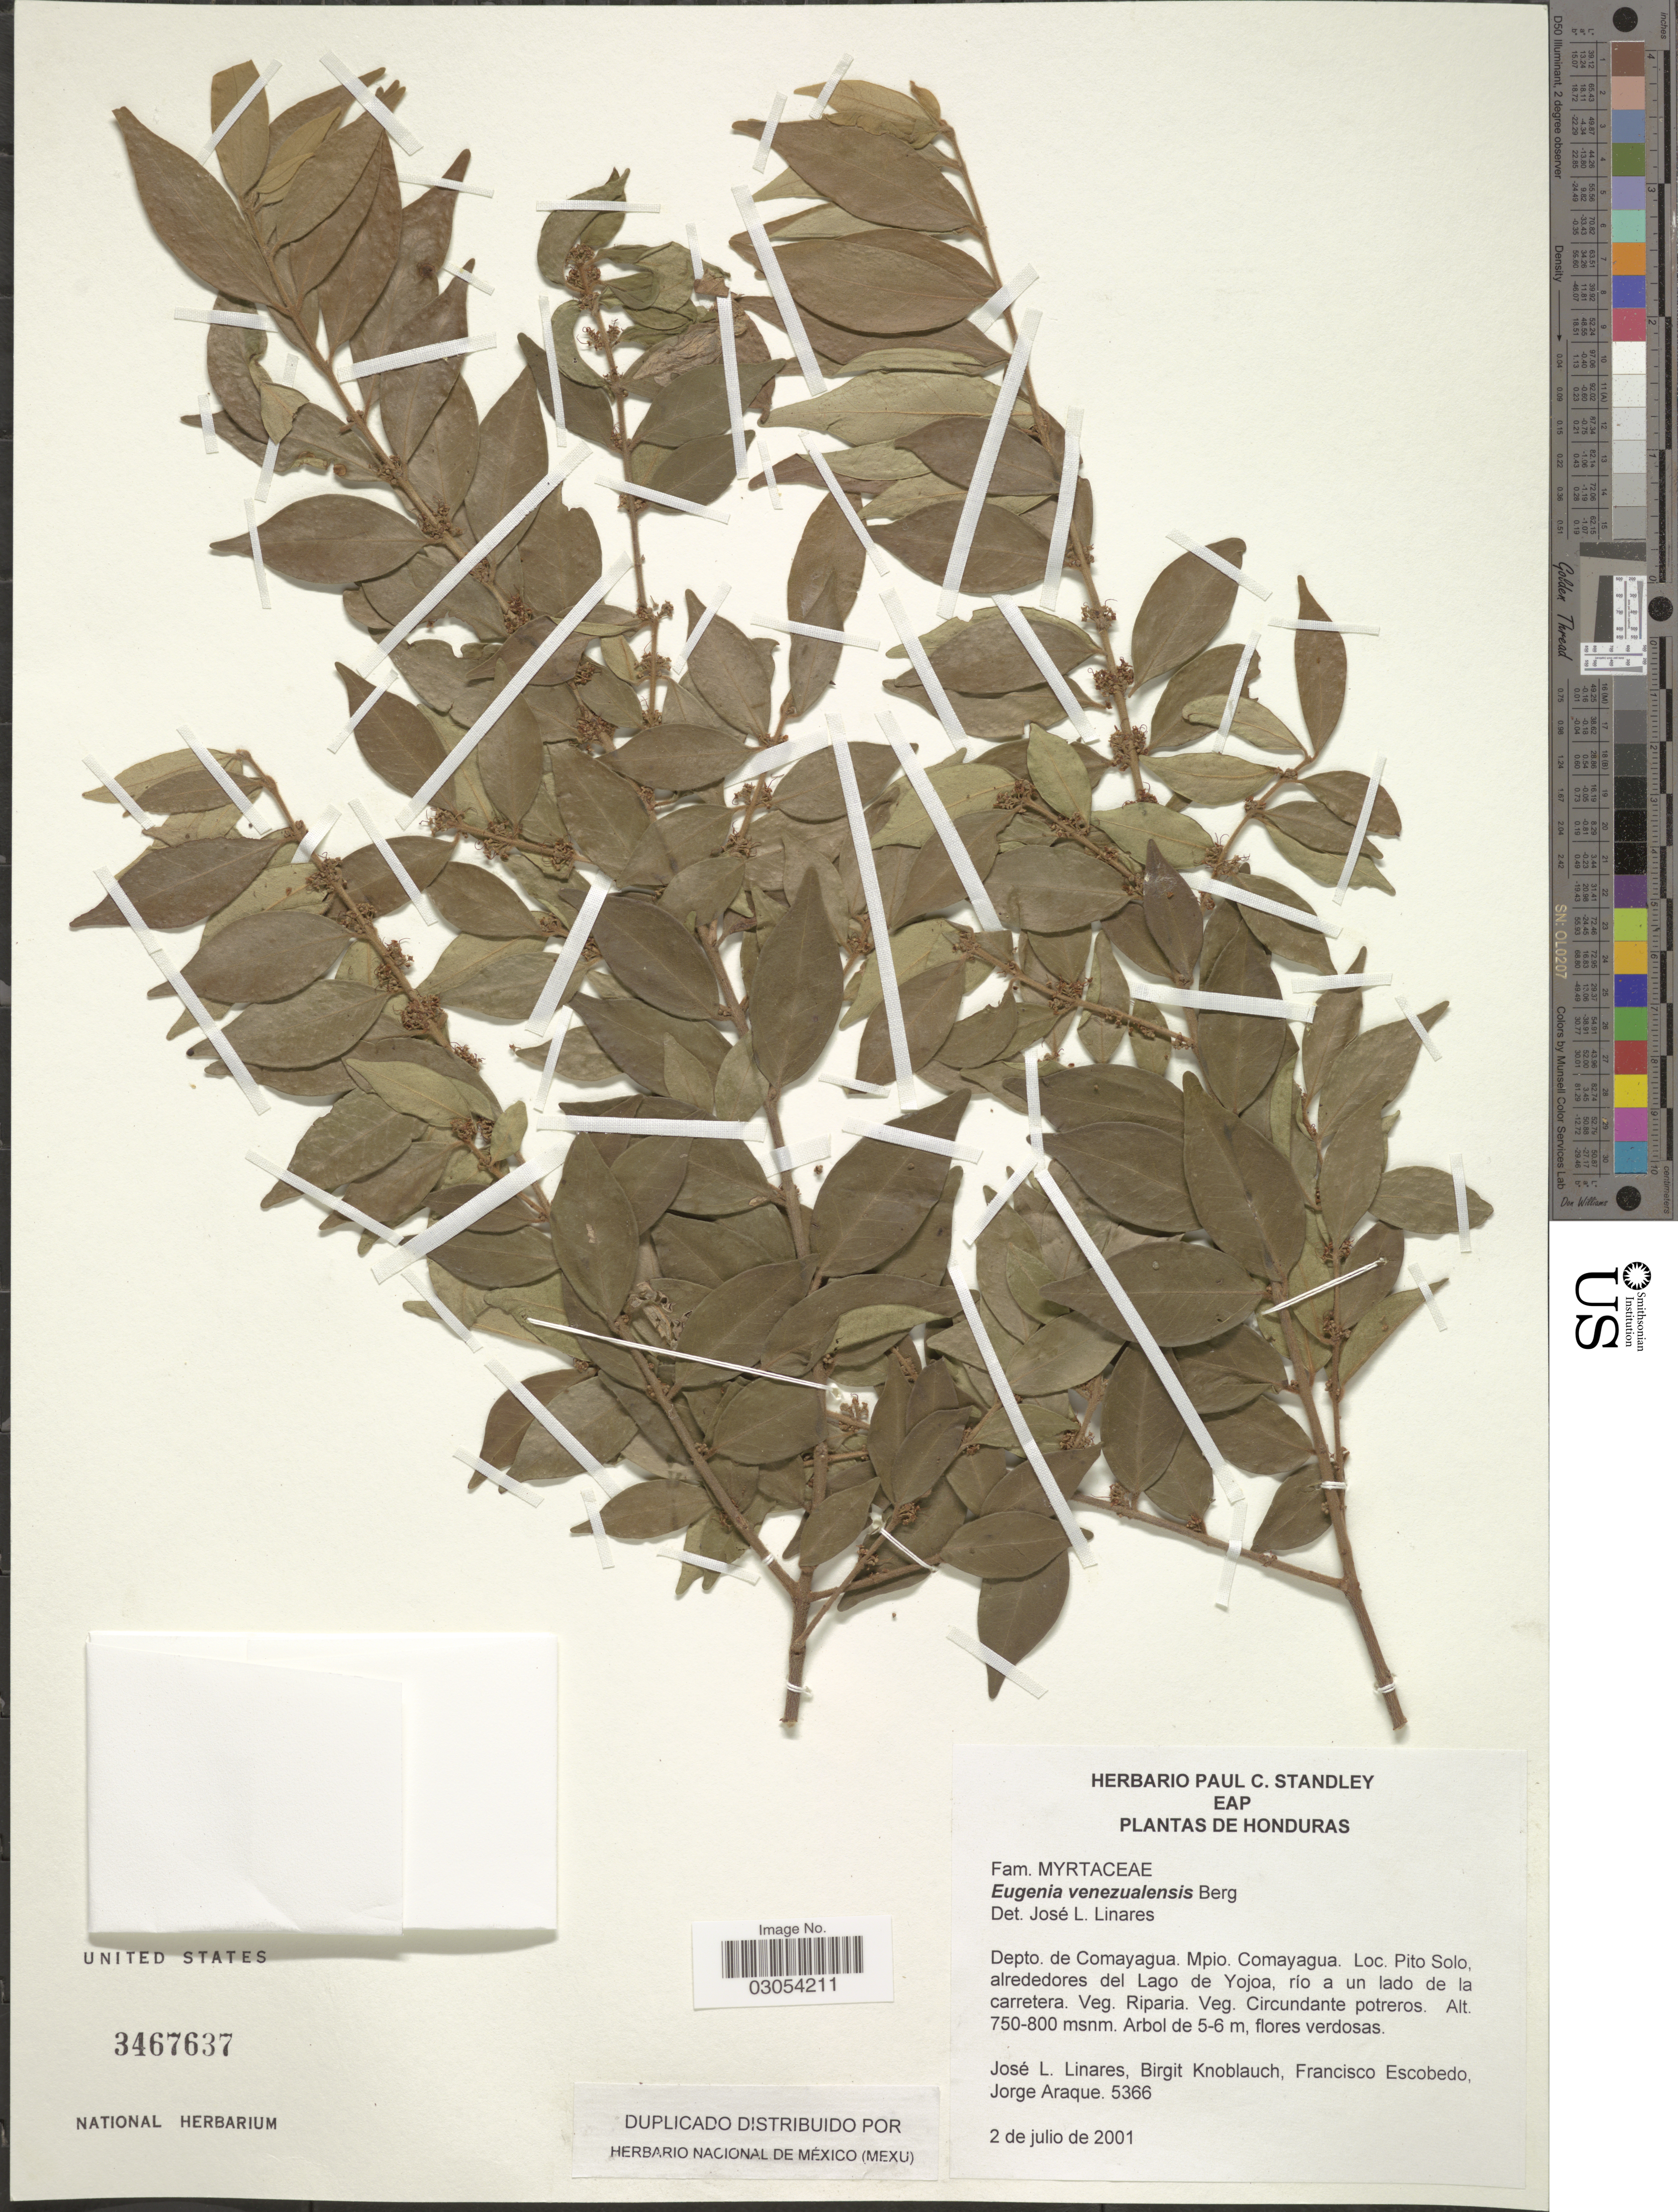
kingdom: Plantae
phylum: Tracheophyta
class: Magnoliopsida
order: Myrtales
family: Myrtaceae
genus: Eugenia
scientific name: Eugenia venezuelensis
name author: O. Berg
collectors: J. Linares, B. Knoblauch, F. Escobedo & J. Araque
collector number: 5366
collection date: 2001-07-02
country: Honduras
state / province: Comayagua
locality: Depto. de Comayagua. Mpio. Comayagua. Pito solo, alrededores del Lago de Yojoa, río a un lado de la carretera.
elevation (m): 750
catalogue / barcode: US 3467637